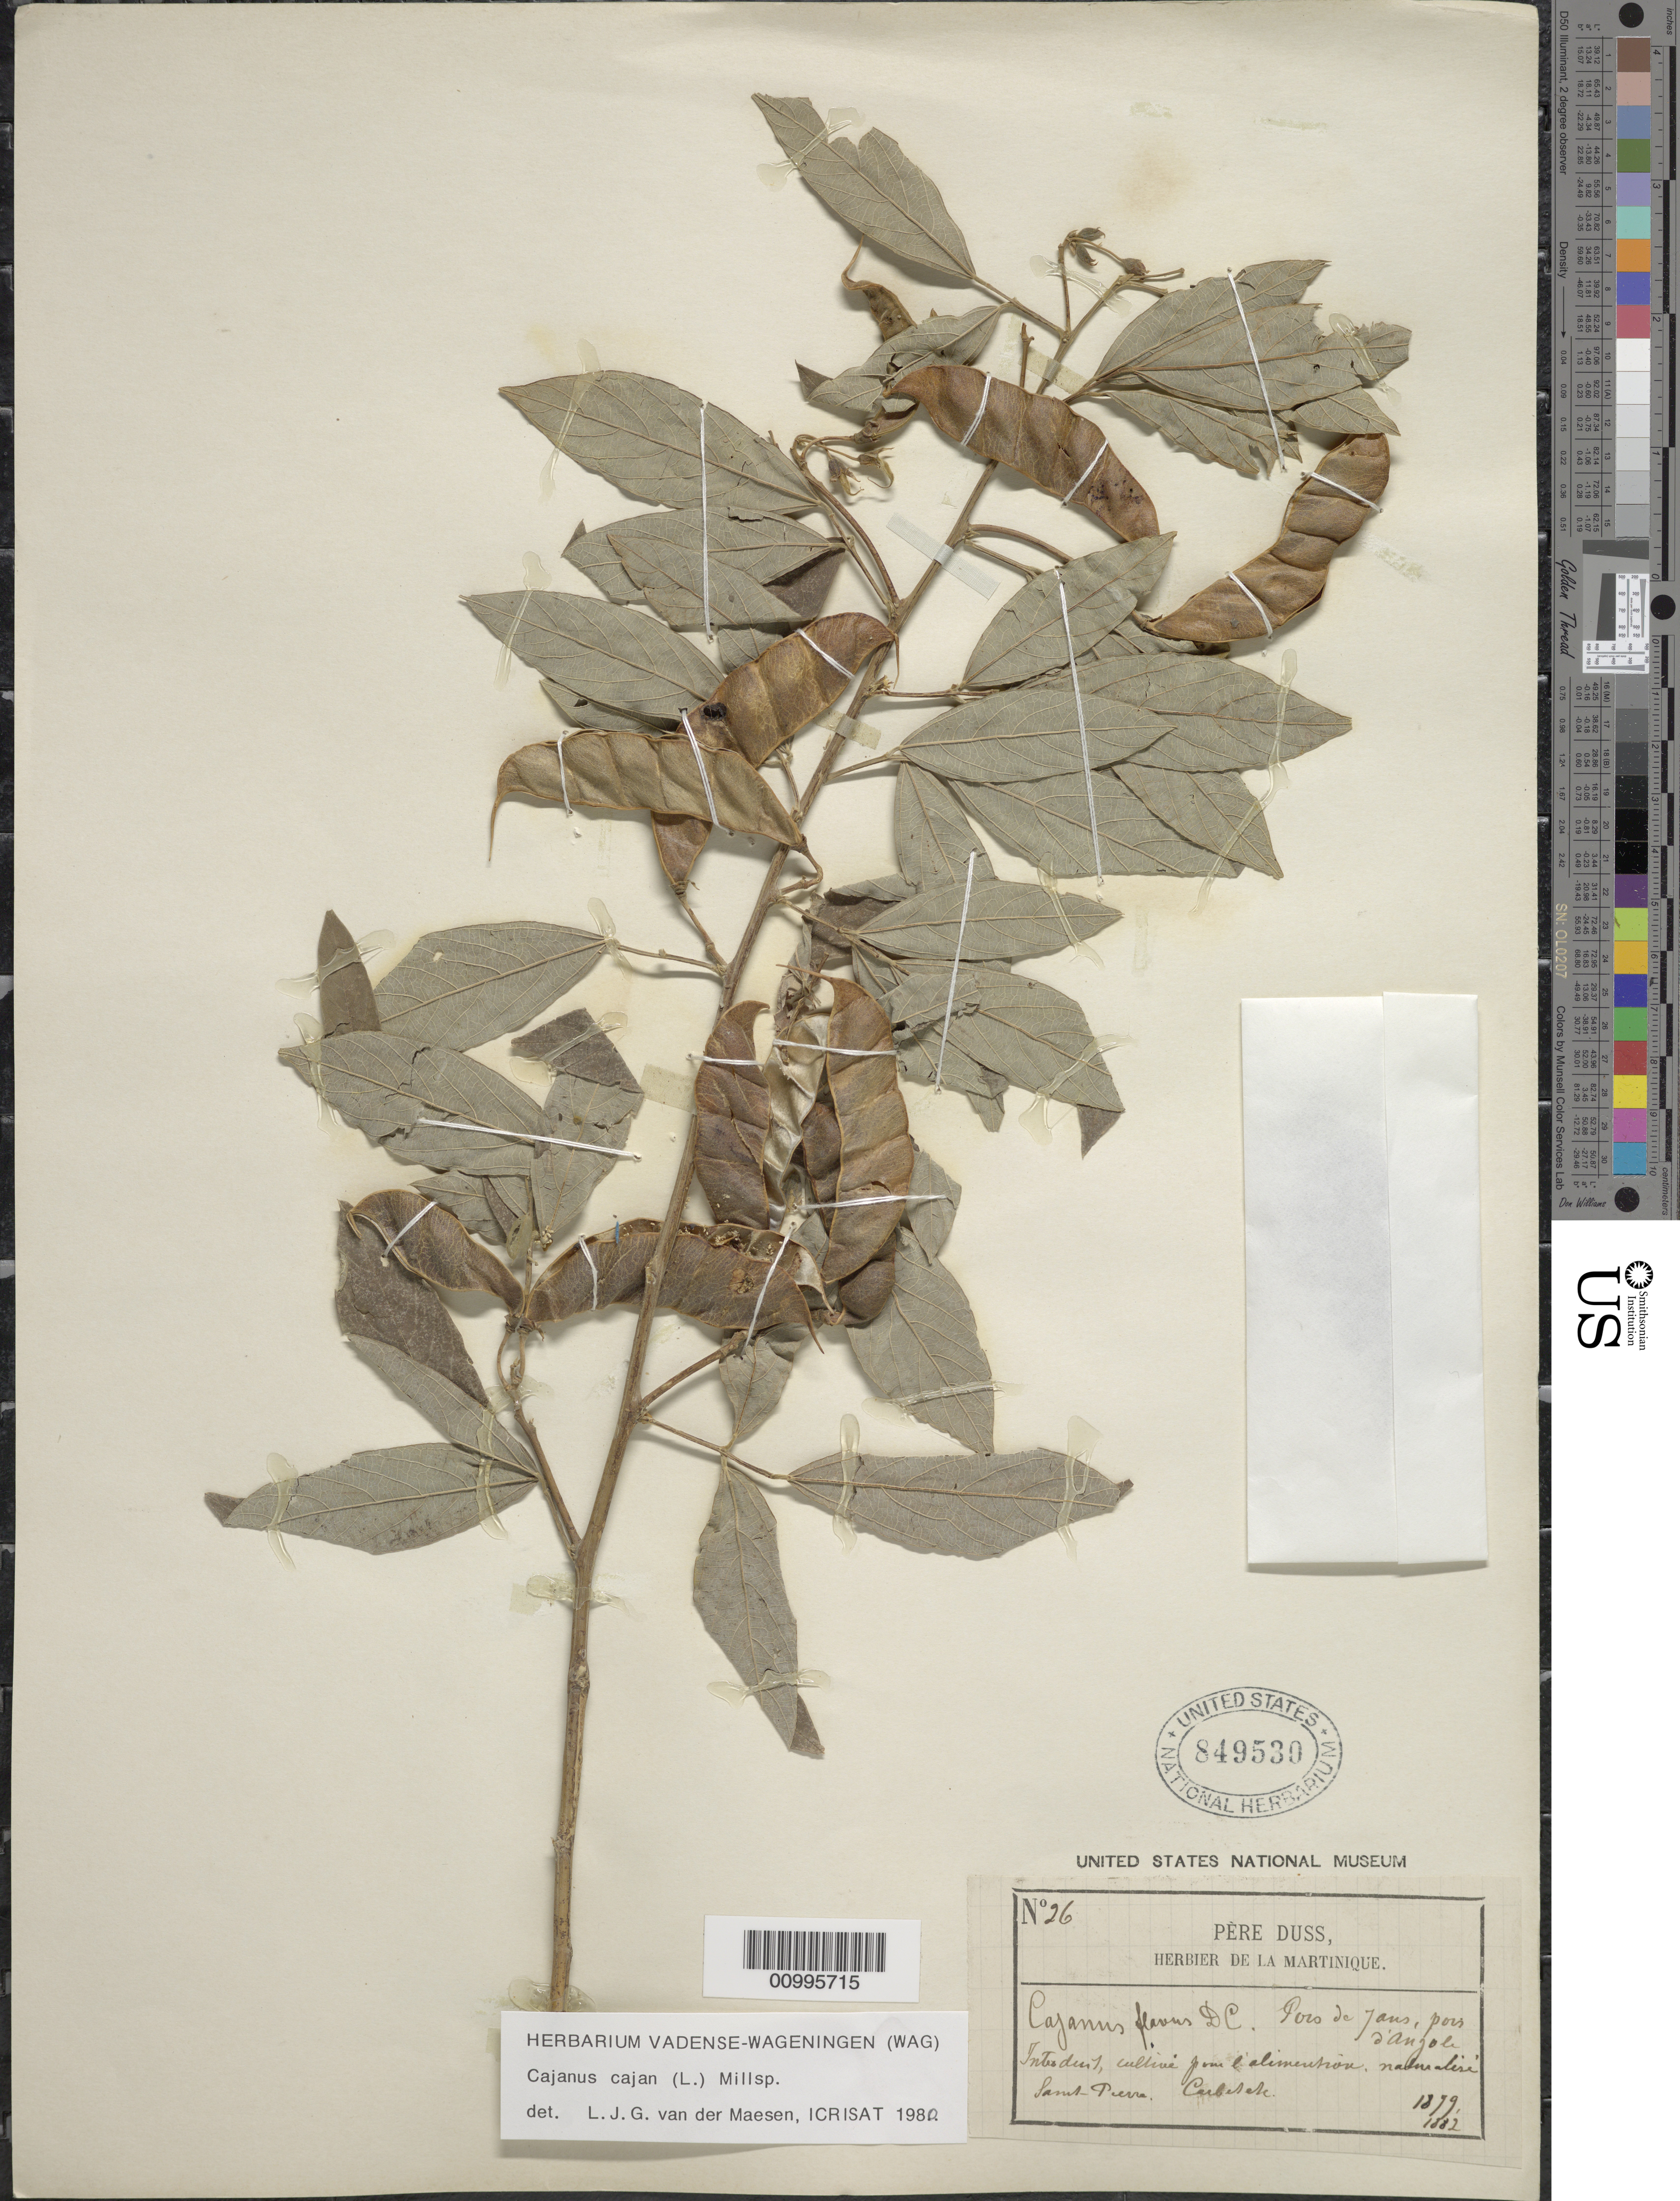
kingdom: Plantae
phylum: Tracheophyta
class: Magnoliopsida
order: Fabales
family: Fabaceae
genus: Cajanus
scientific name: Cajanus cajan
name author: (L.) Huth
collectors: Père Duss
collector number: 26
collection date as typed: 1882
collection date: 1882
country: Martinique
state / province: Saint-Pierre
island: Martinique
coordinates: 0 N, 0 E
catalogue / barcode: US 849530